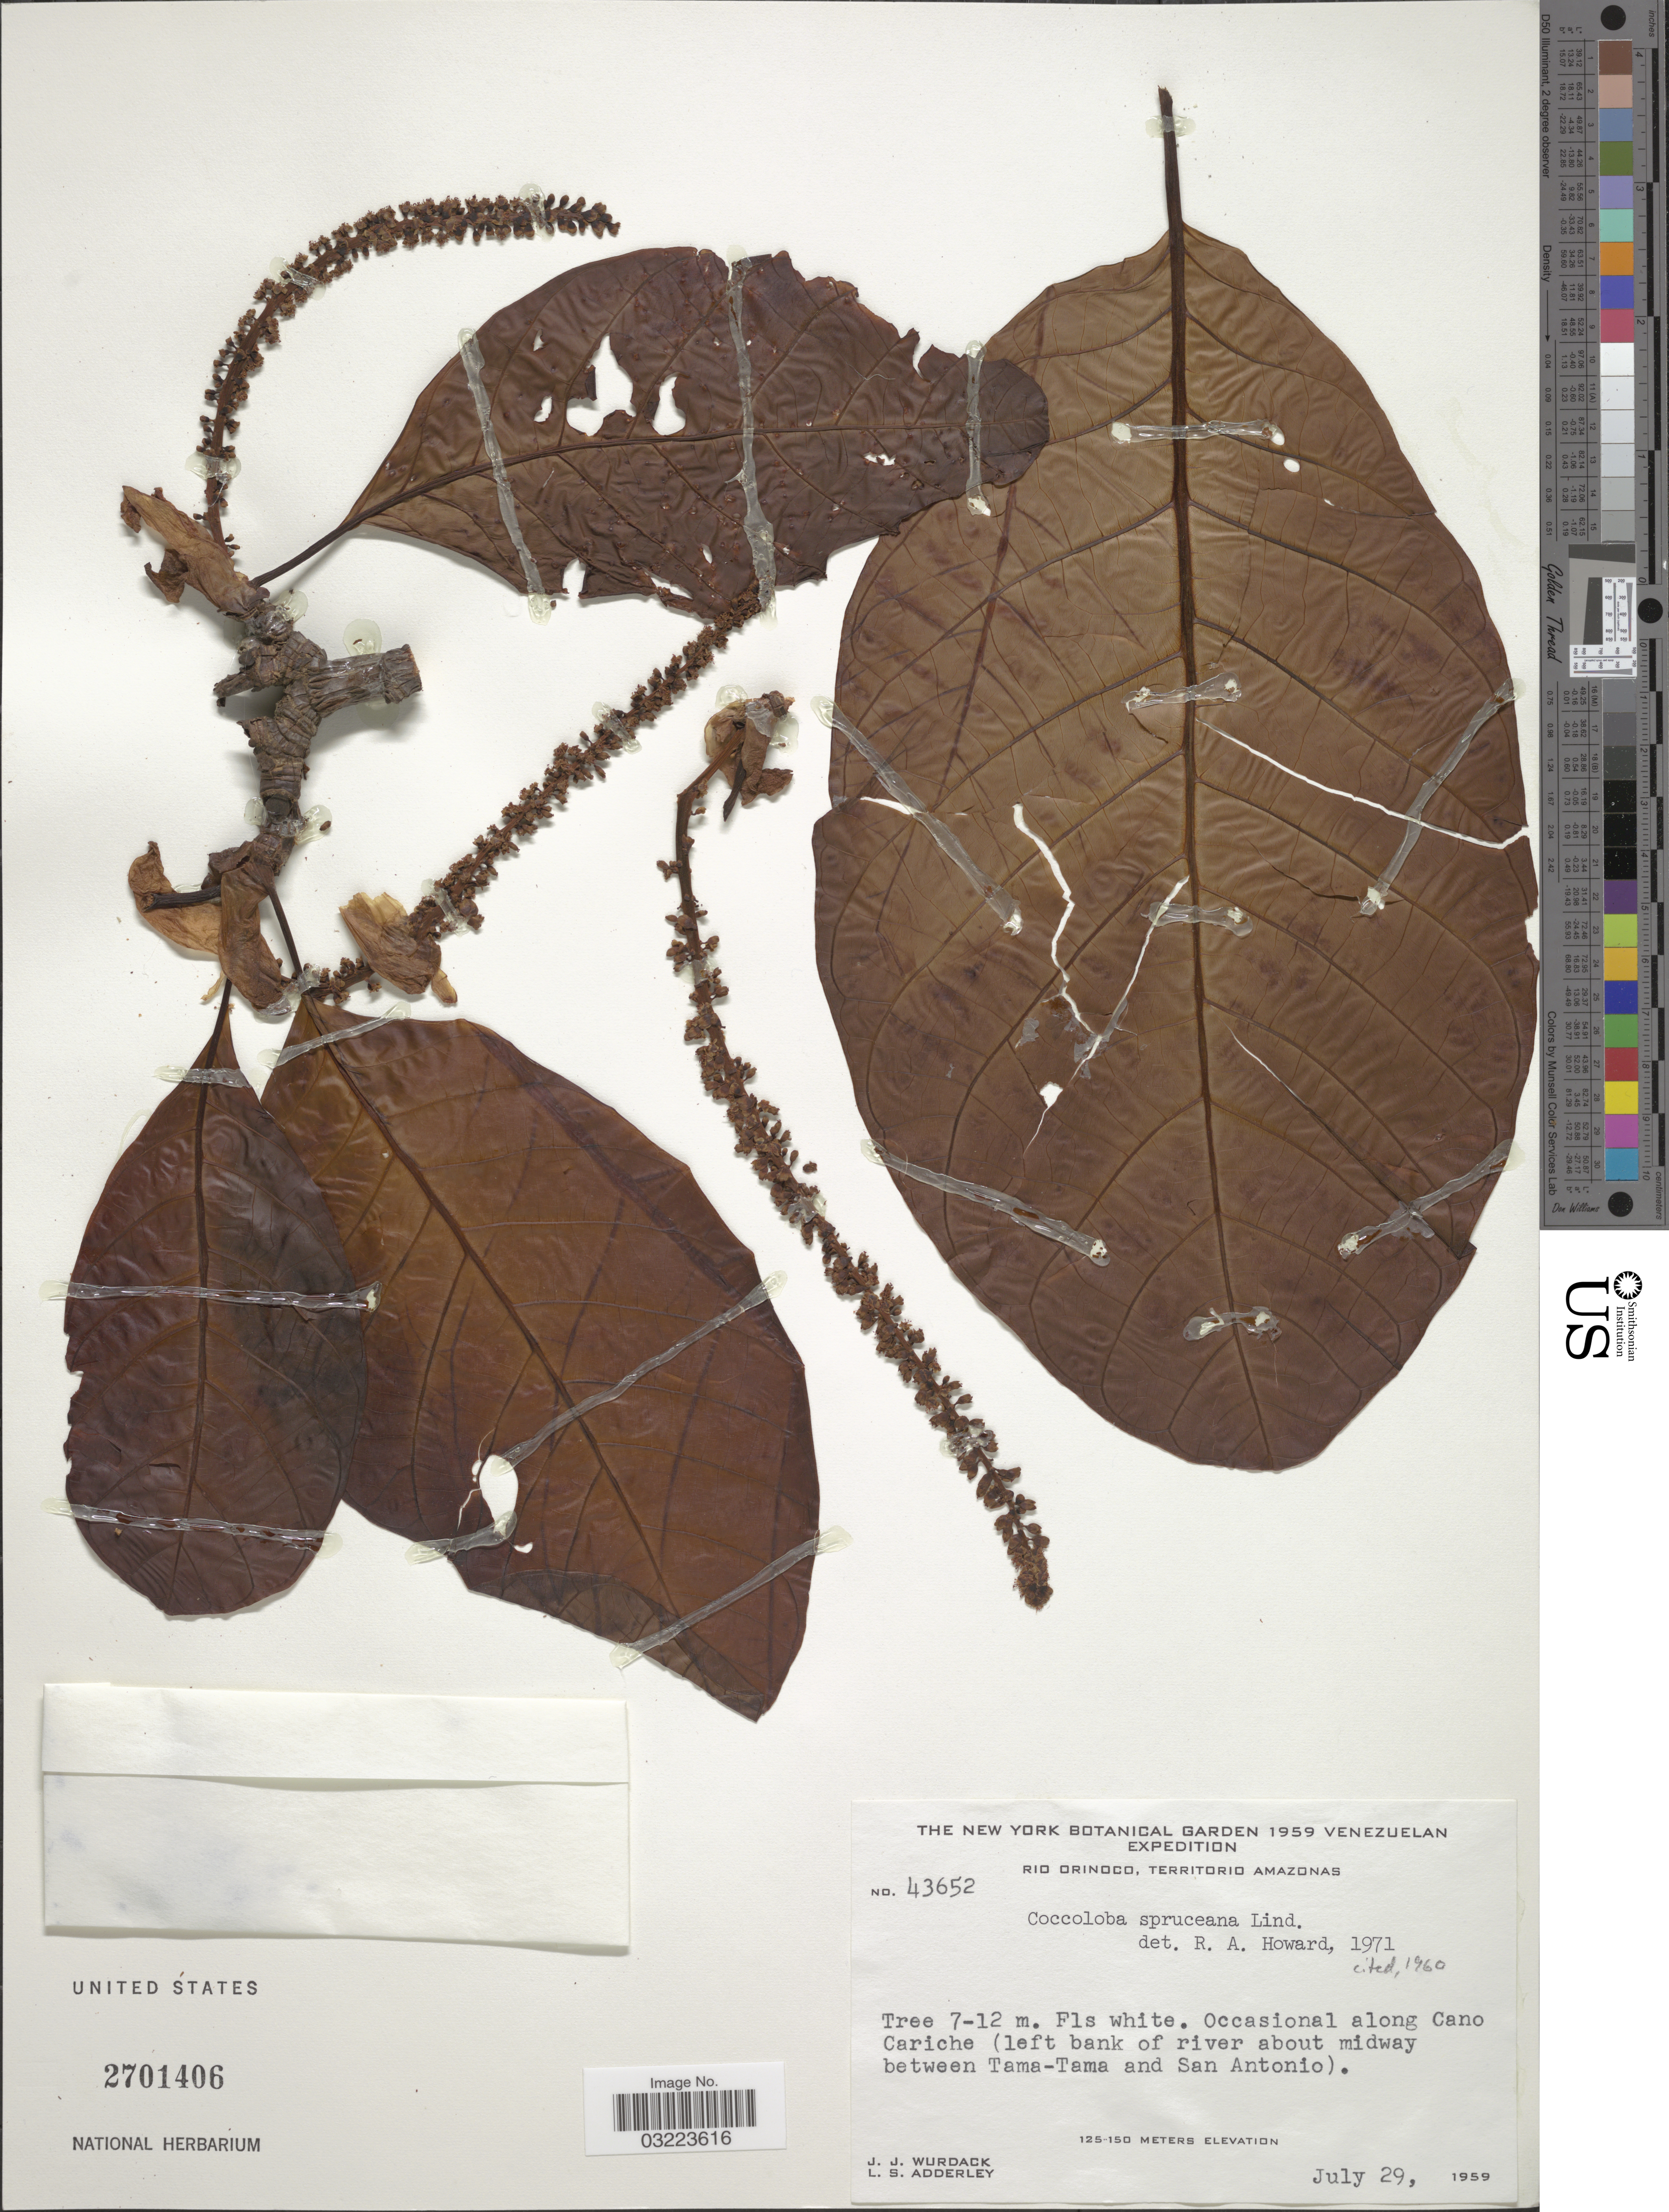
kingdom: Plantae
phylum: Tracheophyta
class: Magnoliopsida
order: Caryophyllales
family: Polygonaceae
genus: Coccoloba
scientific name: Coccoloba spruceana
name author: Lindau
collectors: J. J. Wurdack & L. S. Adderley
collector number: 43652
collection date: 1959-07-29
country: Venezuela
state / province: Amazonas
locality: Rio Orinoco, Territorio Amazonas, Occasional along Cano Cariche (left bank of river about midway between Tama-Tama and San Antonio).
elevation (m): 125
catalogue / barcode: US 2701406